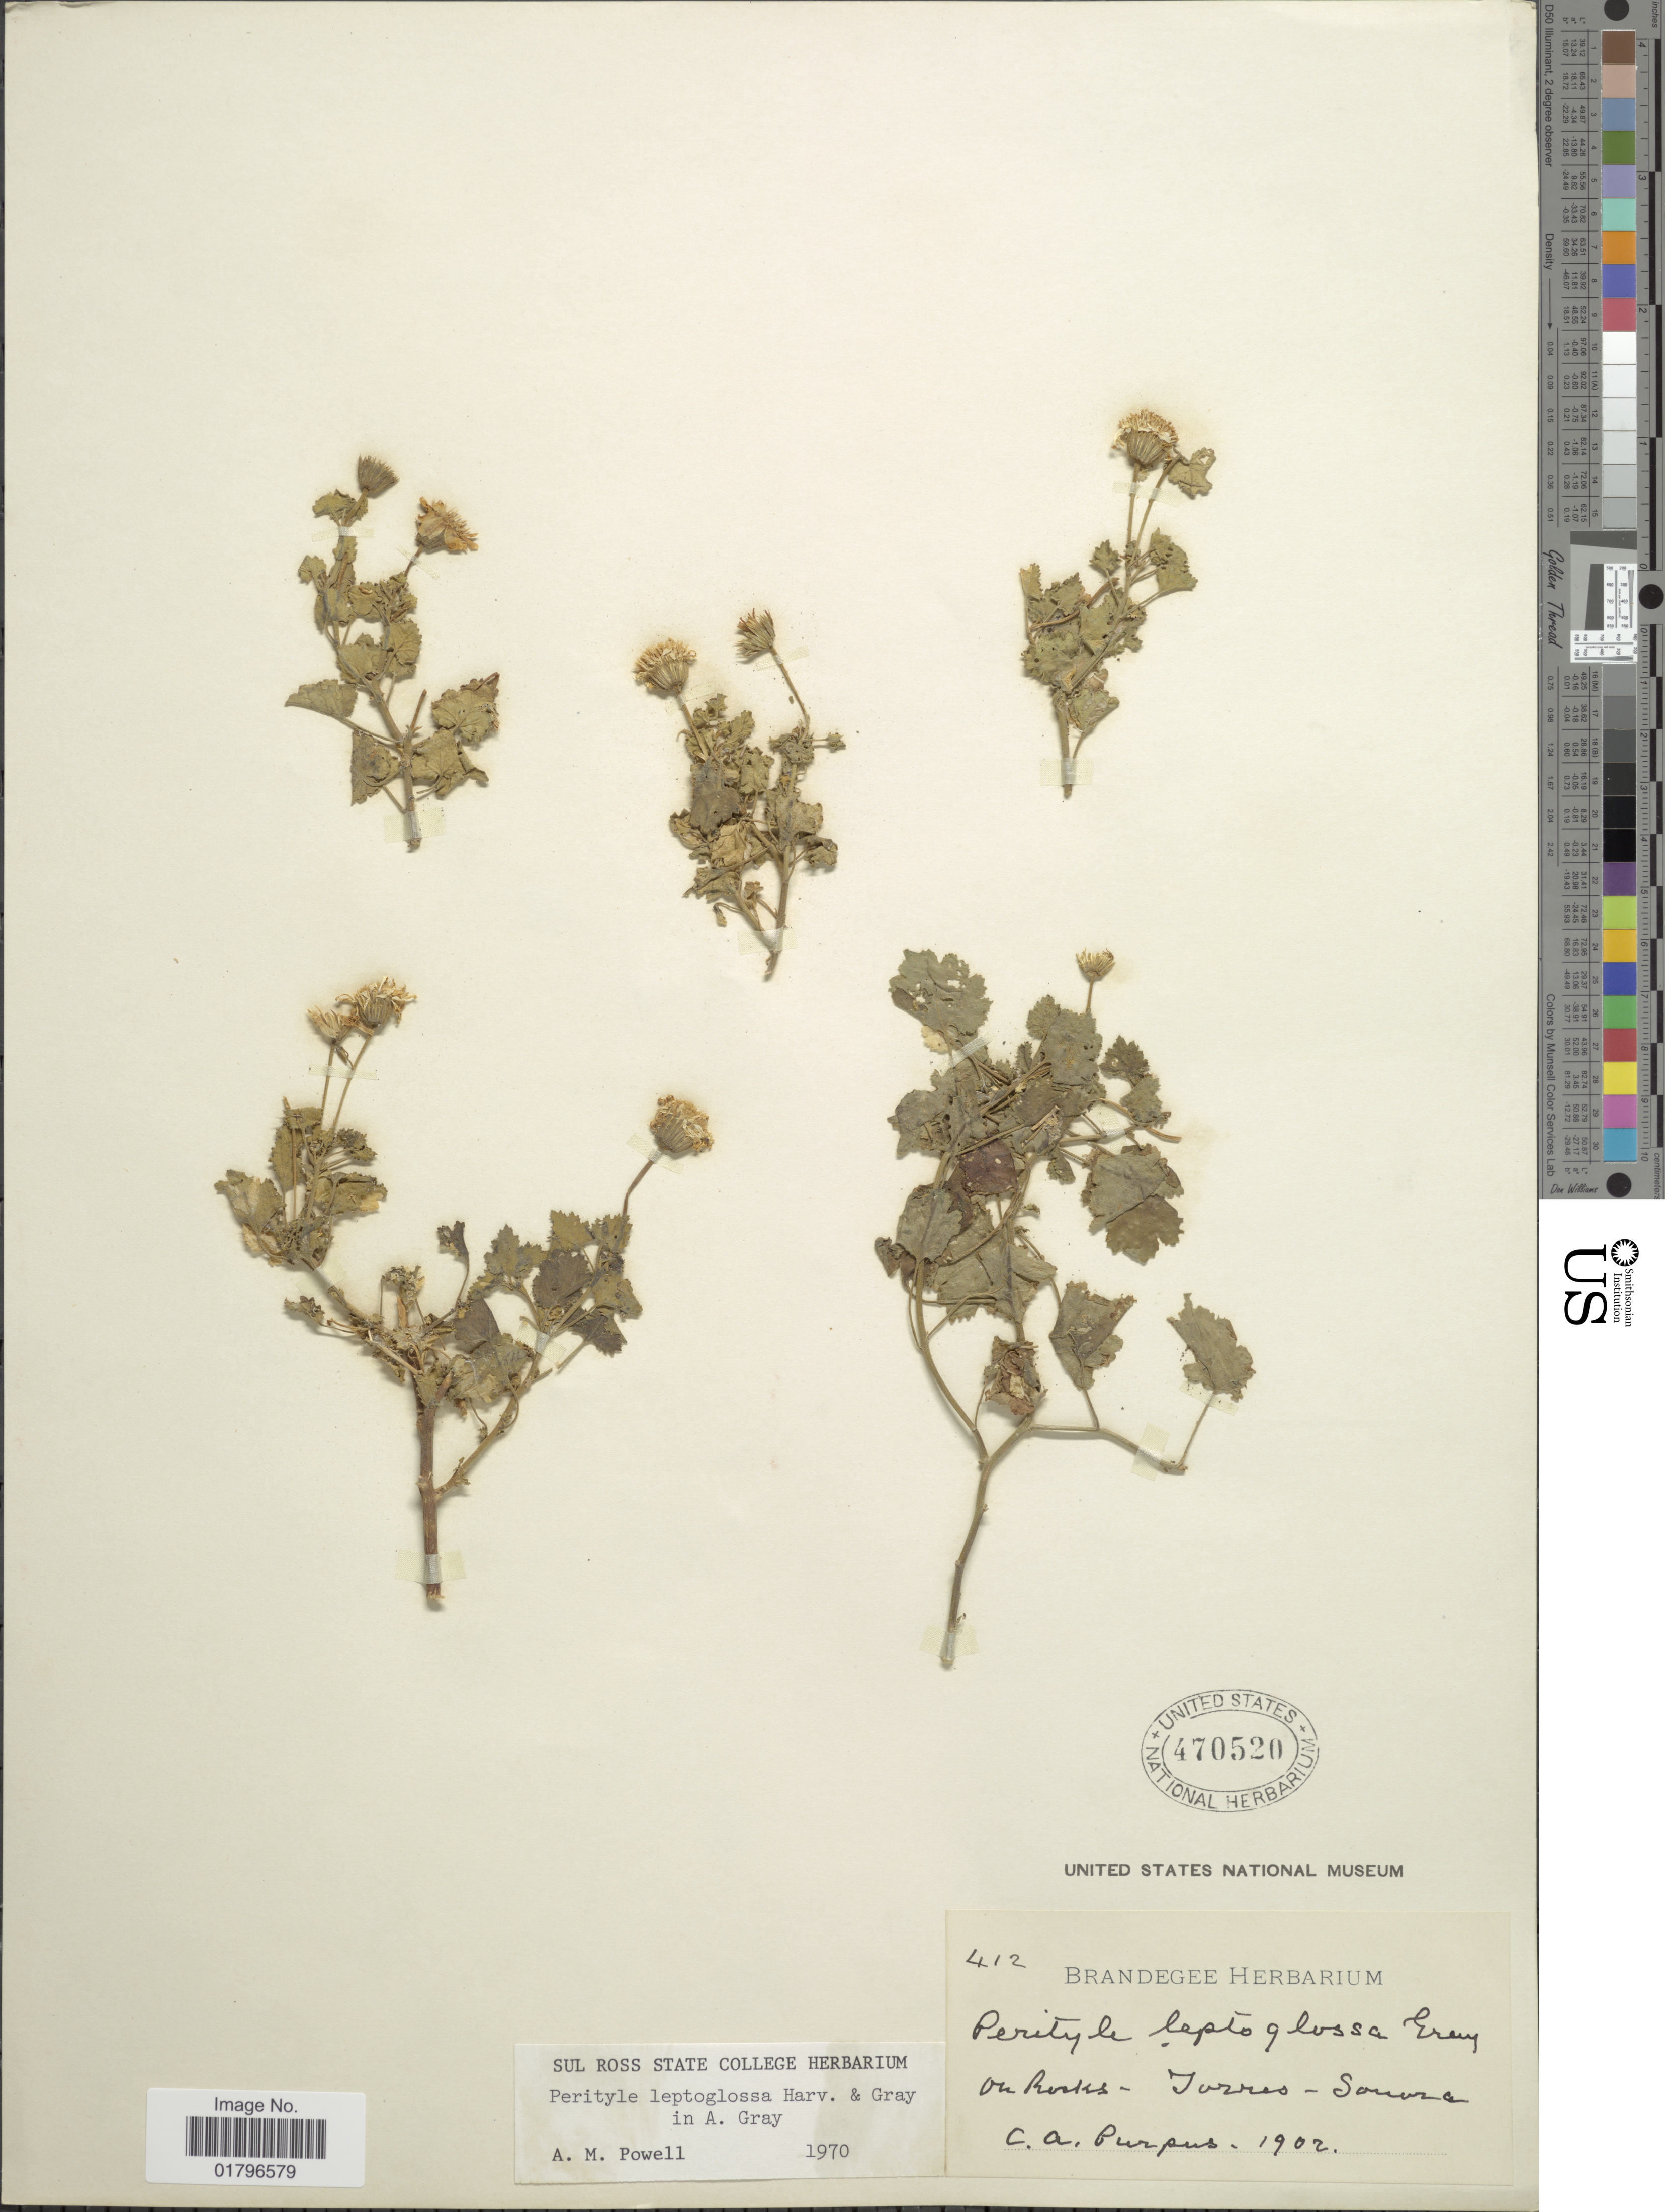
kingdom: Plantae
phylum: Tracheophyta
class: Magnoliopsida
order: Asterales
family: Asteraceae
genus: Perityle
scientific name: Perityle leptoglossa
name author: Harv. & A. Gray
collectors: C. A. Purpus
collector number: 412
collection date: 1902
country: Mexico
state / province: Sonora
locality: Torres- Sonora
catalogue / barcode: US 470520